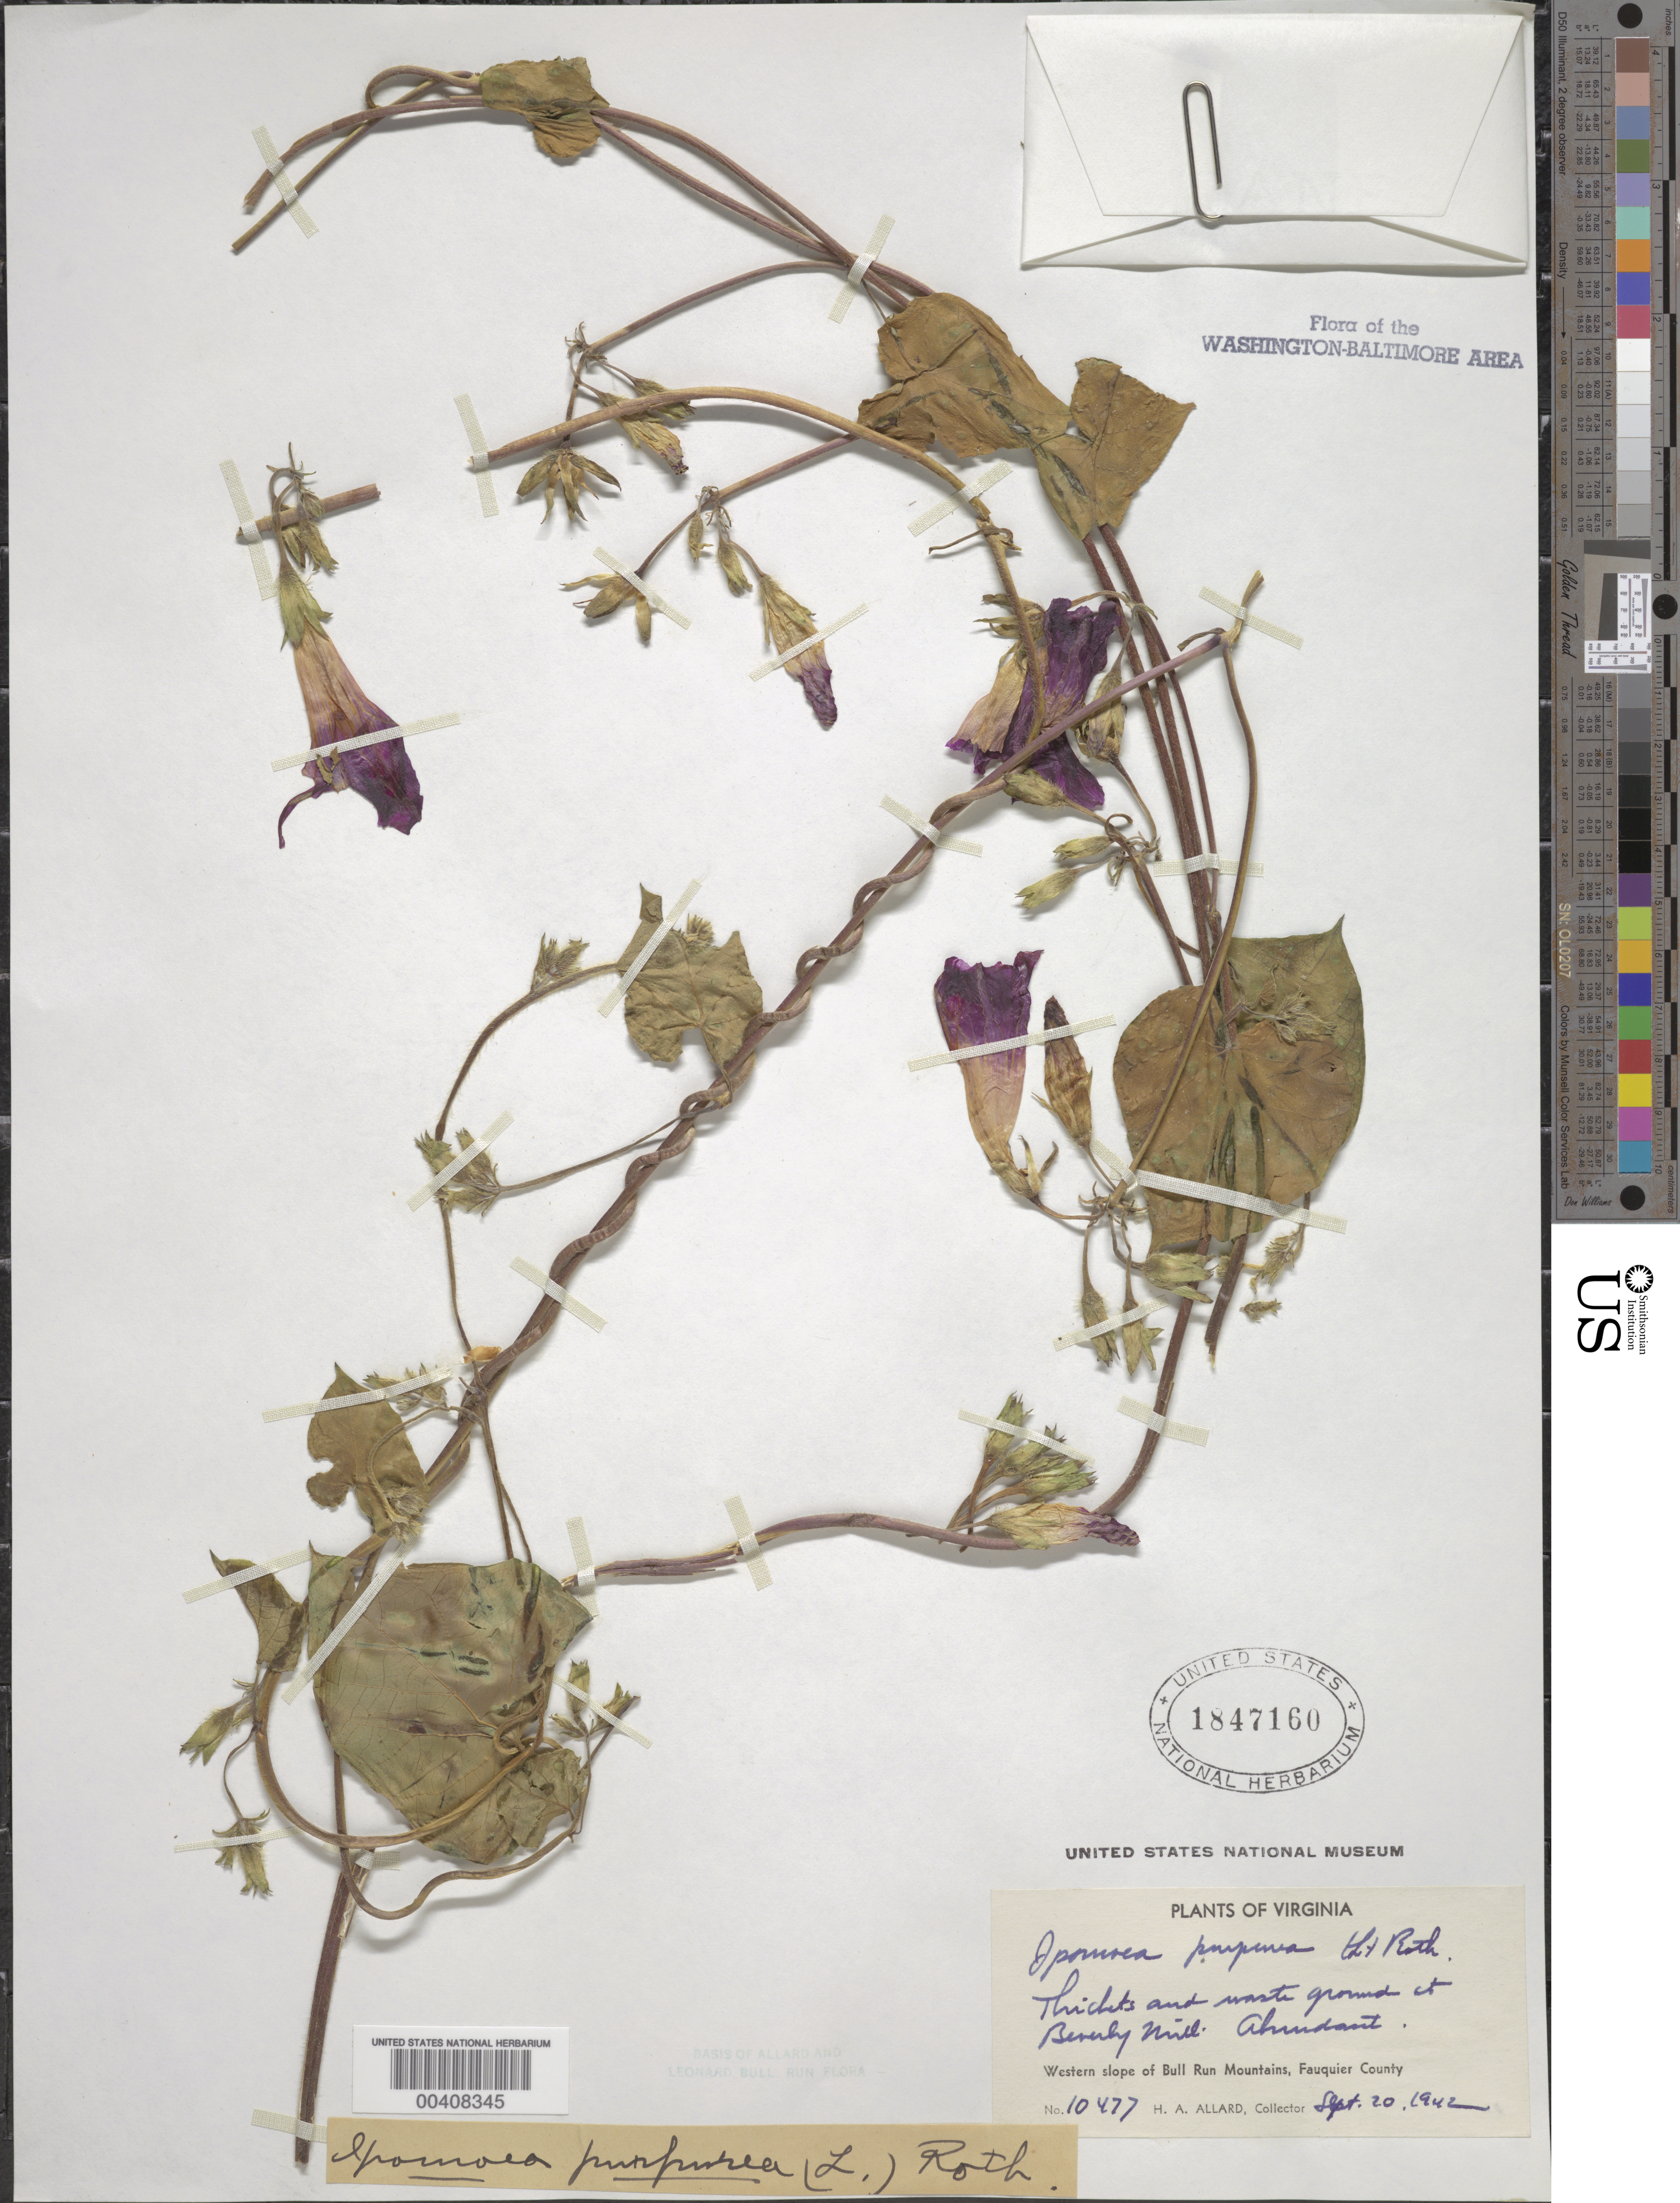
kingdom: Plantae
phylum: Tracheophyta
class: Magnoliopsida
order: Solanales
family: Convolvulaceae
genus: Ipomoea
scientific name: Ipomoea purpurea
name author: (L.) Roth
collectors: H. A. Allard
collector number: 10477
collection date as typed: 20 Sep 1942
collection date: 1942-09-20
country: United States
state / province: Virginia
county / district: Fauquier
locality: Beverley Mill, western slope of Bull Run Mountains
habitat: Thickets and waste ground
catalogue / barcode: US 1847160